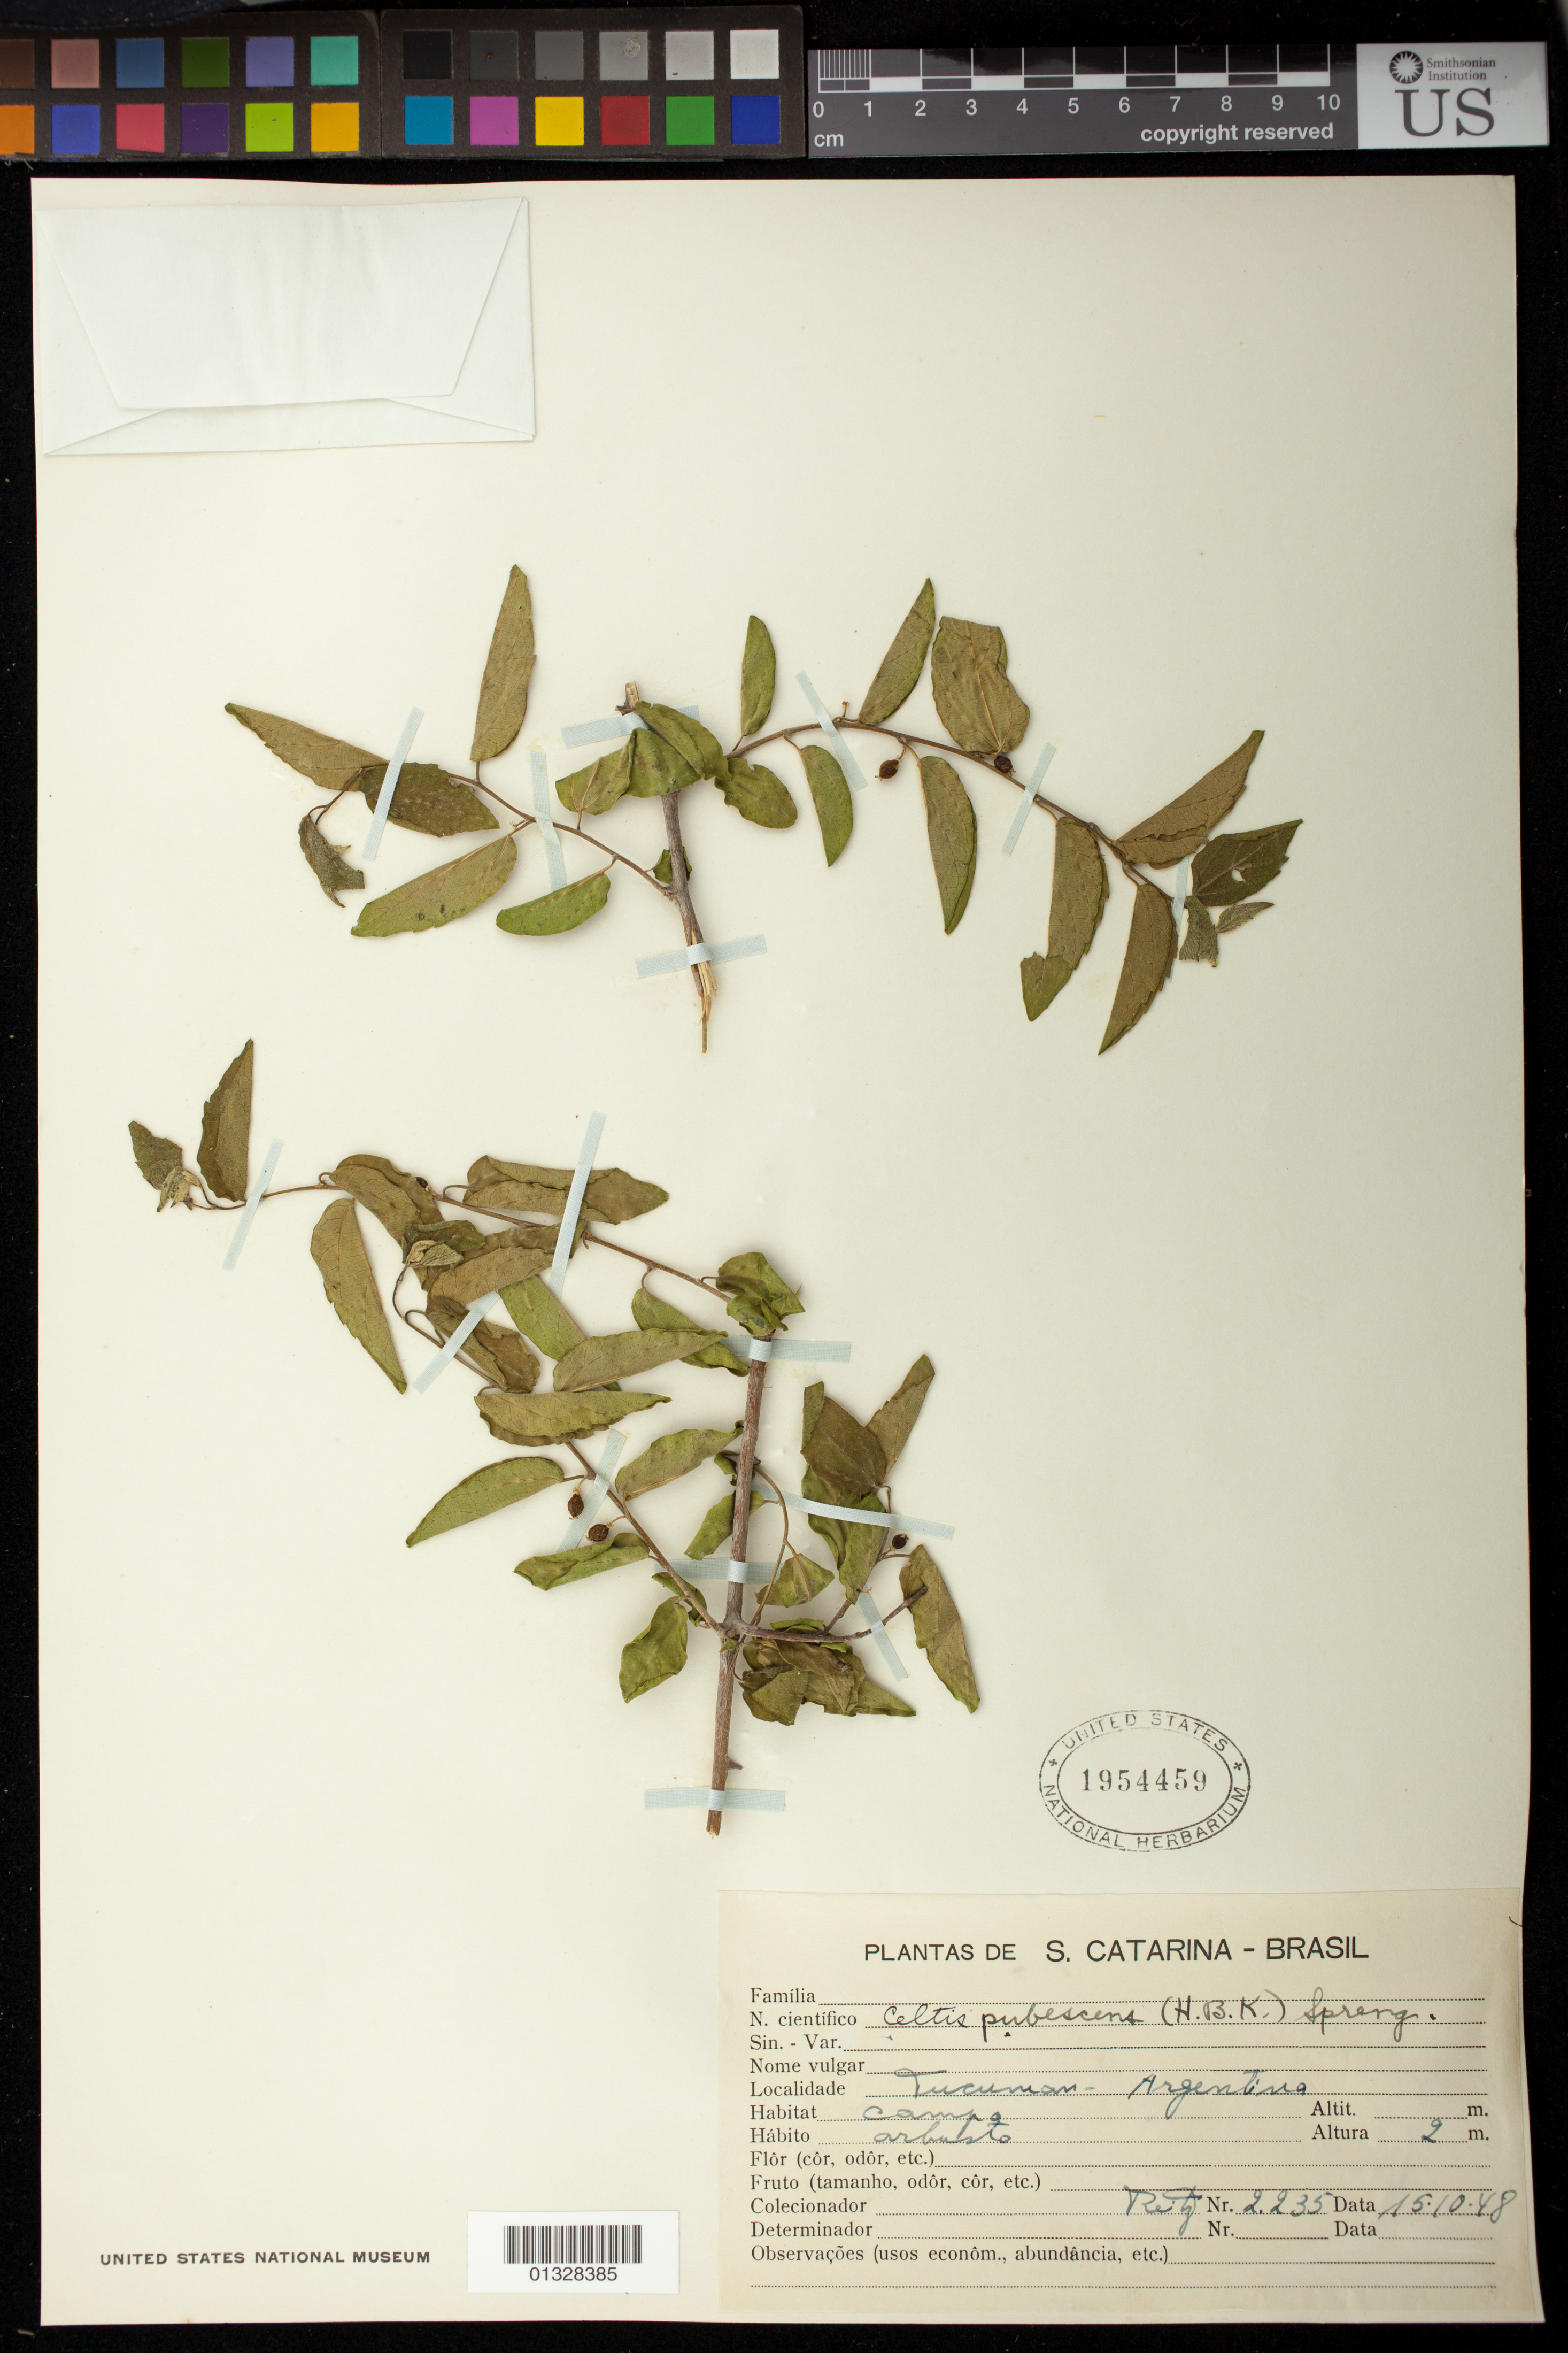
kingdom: Plantae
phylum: Tracheophyta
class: Magnoliopsida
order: Rosales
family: Cannabaceae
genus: Celtis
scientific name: Celtis pubescens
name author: (Kunth) Spreng.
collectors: R. Reitz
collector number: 2235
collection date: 1948-10-15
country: Argentina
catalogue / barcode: US 1954459